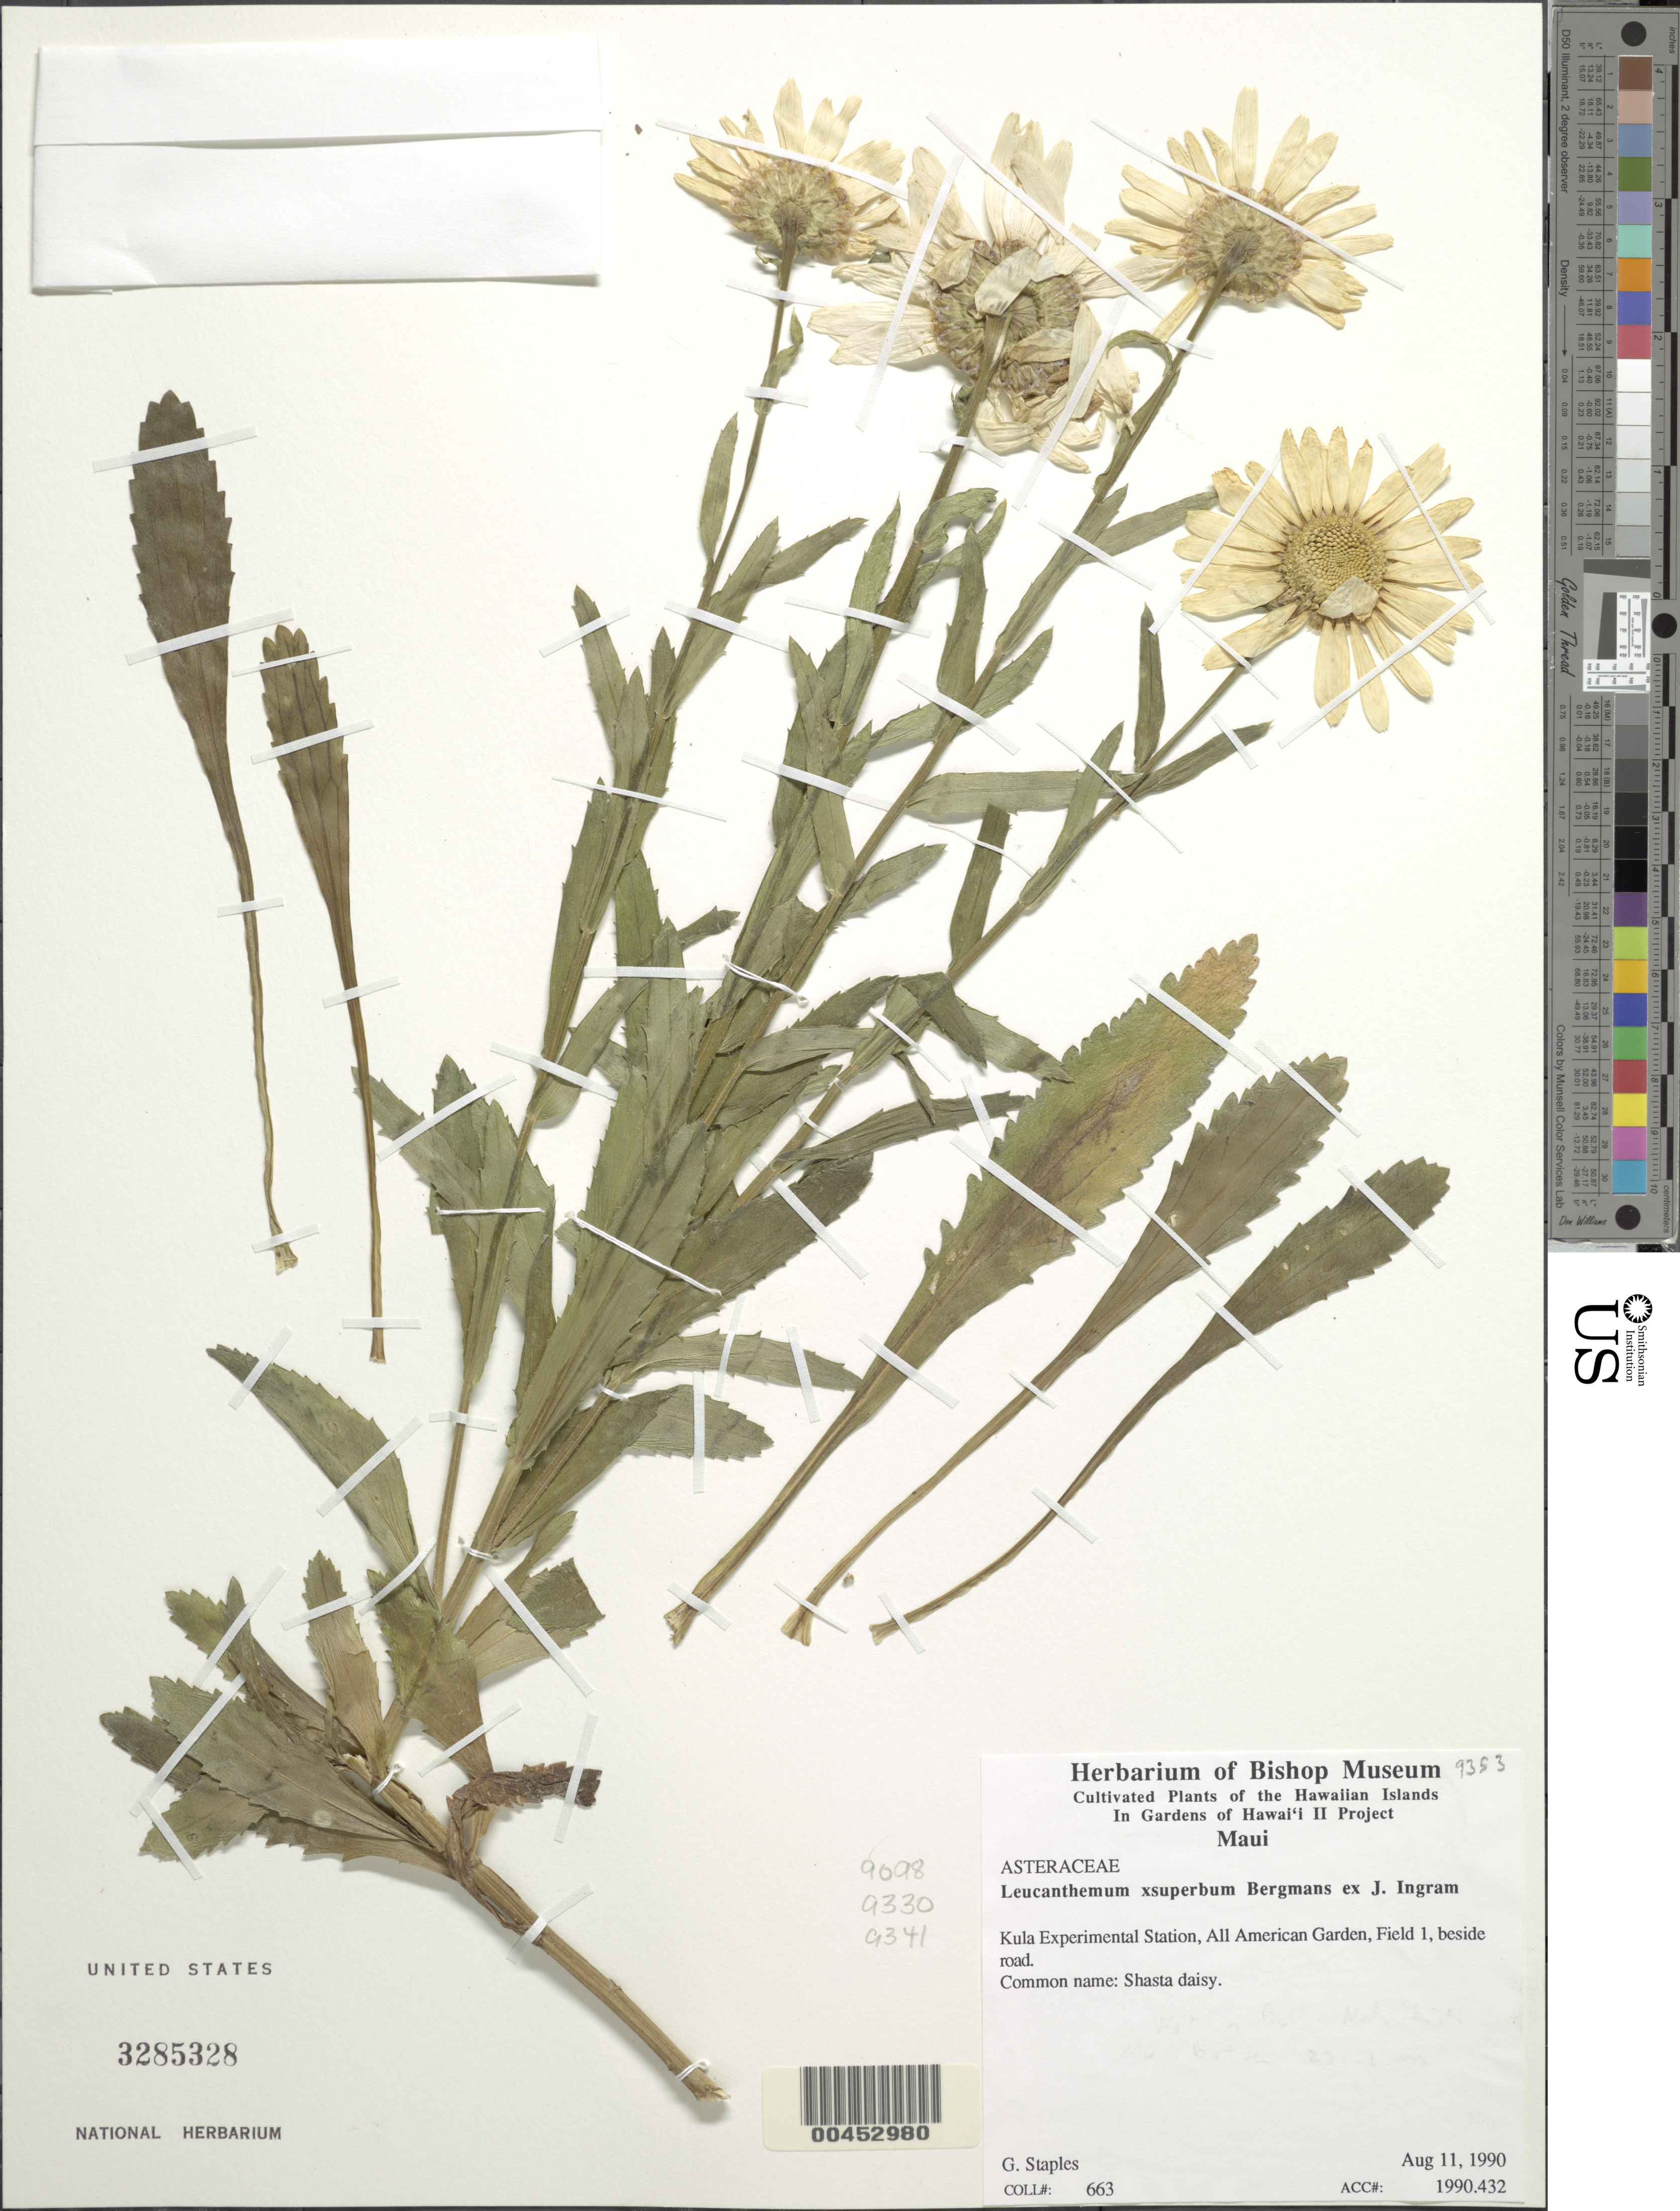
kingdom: Plantae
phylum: Tracheophyta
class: Magnoliopsida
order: Asterales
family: Asteraceae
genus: Leucanthemum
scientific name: Leucanthemum x superbum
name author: (Bergmans ex J.W. Ingram) D.H. Kent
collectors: G. Staples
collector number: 663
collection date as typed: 11 Aug 1990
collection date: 1990-08-11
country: United States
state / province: Hawaii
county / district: Maui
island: Maui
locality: Kula Experimental Station, All American Garden, Field 1, beside road.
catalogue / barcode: US 3285328